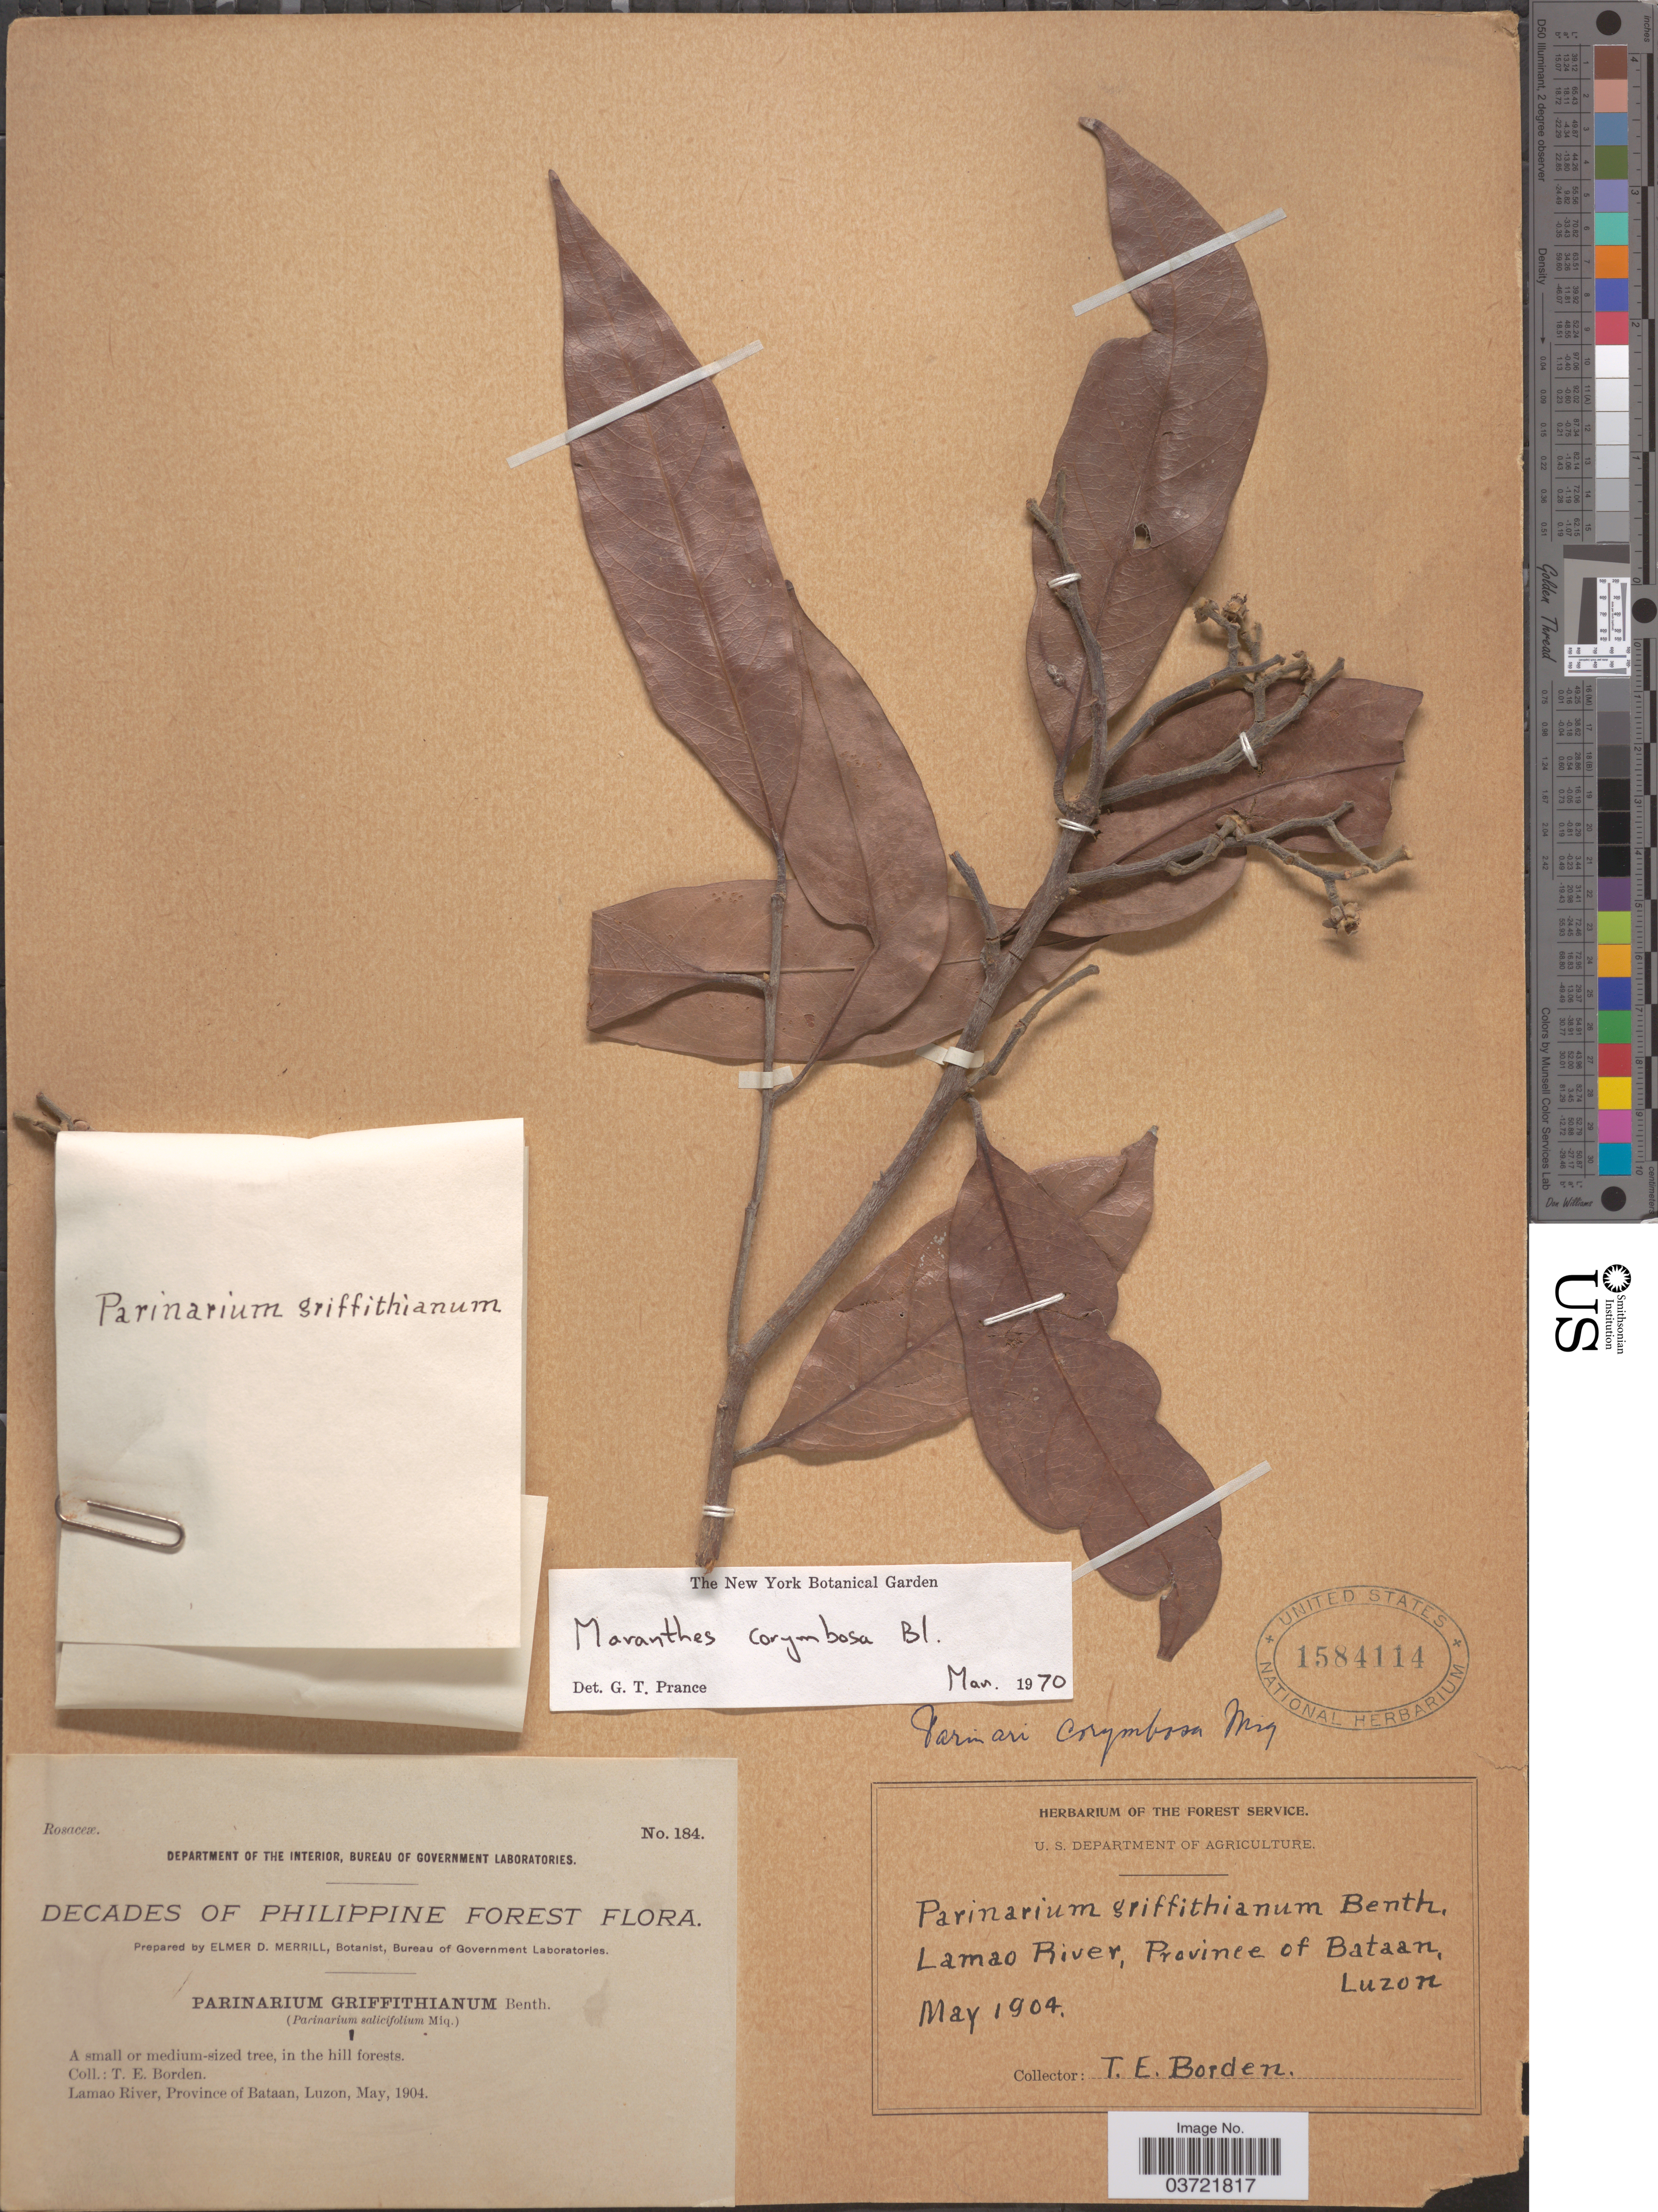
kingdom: Plantae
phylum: Tracheophyta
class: Magnoliopsida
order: Malpighiales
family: Chrysobalanaceae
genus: Maranthes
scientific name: Maranthes corymbosa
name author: Blume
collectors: T. E. Borden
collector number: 184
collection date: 1904-05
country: Philippines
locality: Lamao River, Province of Bataan, Luzon.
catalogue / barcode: US 1584114